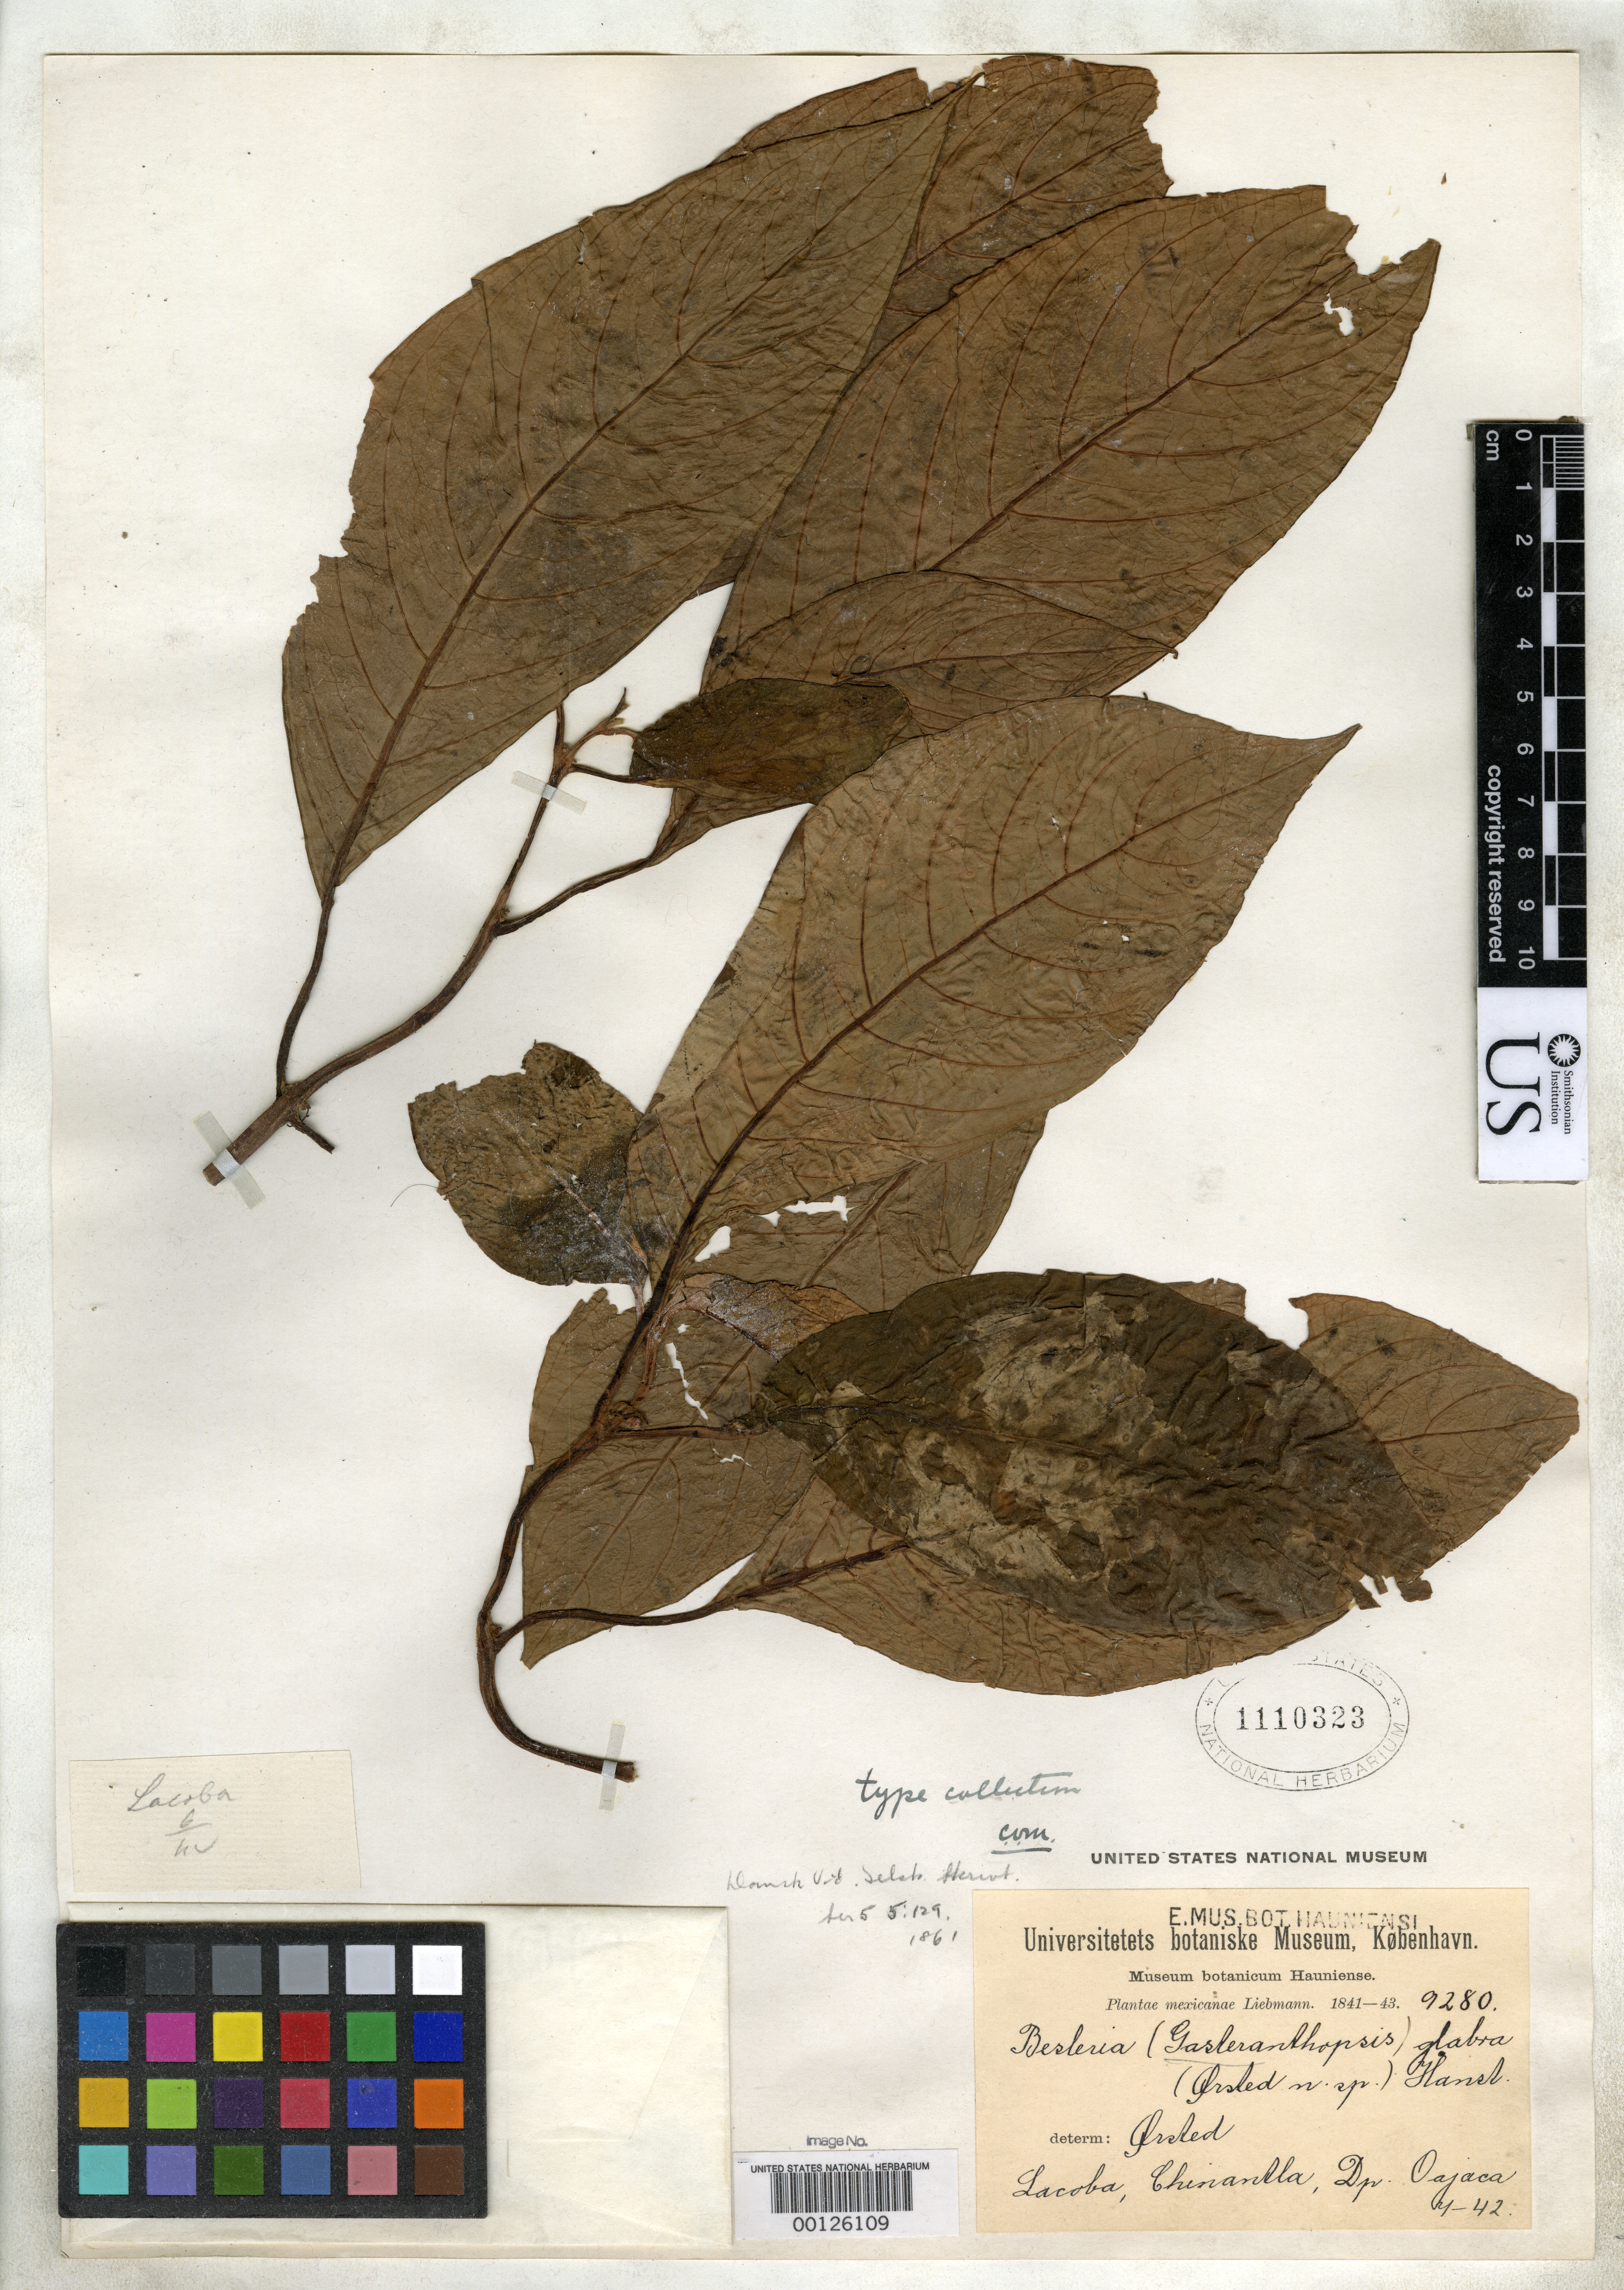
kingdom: Plantae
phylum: Tracheophyta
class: Magnoliopsida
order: Lamiales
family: Gesneriaceae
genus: Gasteranthopsis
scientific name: Gasteranthopsis glabra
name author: Oerst.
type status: Possible Isotype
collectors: F. M. Liebmann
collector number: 9280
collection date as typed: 1842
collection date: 1842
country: Mexico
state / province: Oaxaca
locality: Chinantla, Lacoba.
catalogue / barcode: US 1110323